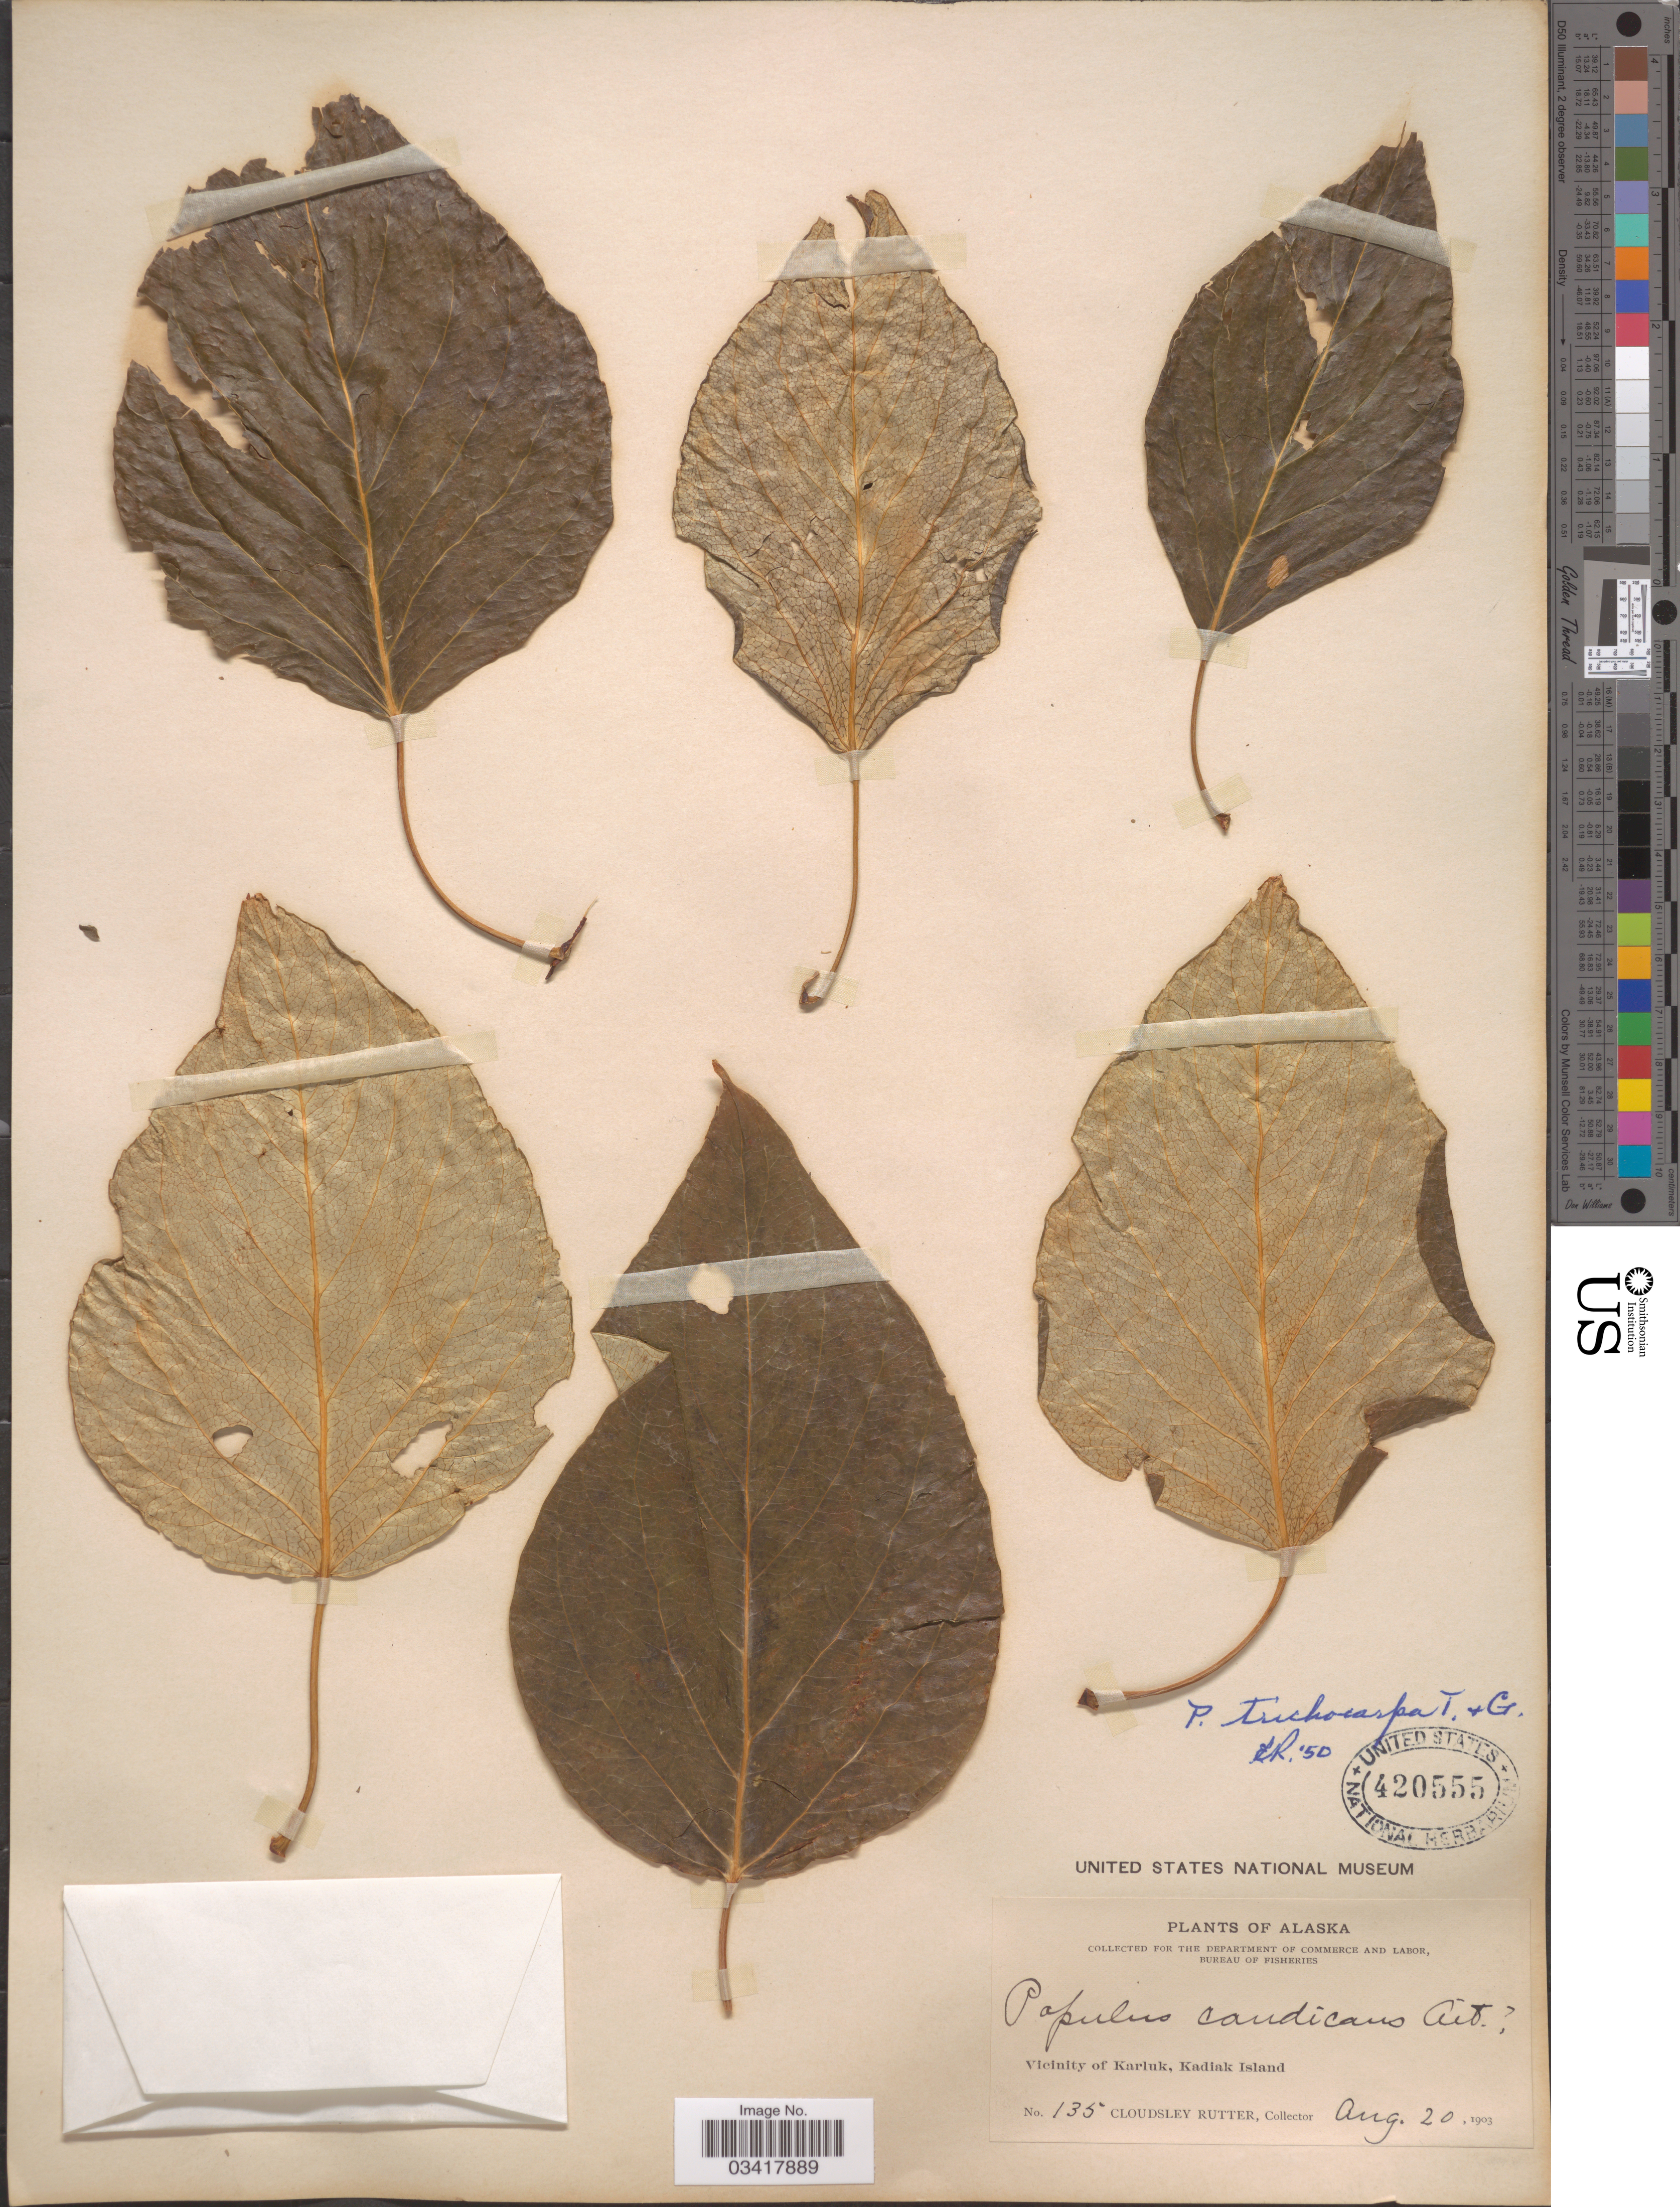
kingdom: Plantae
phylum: Tracheophyta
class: Magnoliopsida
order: Malpighiales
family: Salicaceae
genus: Populus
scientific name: Populus trichocarpa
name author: Torr. & A. Gray ex W. Hook.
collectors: C. Rutter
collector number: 135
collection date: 1903-08-20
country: United States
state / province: Alaska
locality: Vicinity of Karluk, Kadiak Island.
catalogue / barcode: US 420555